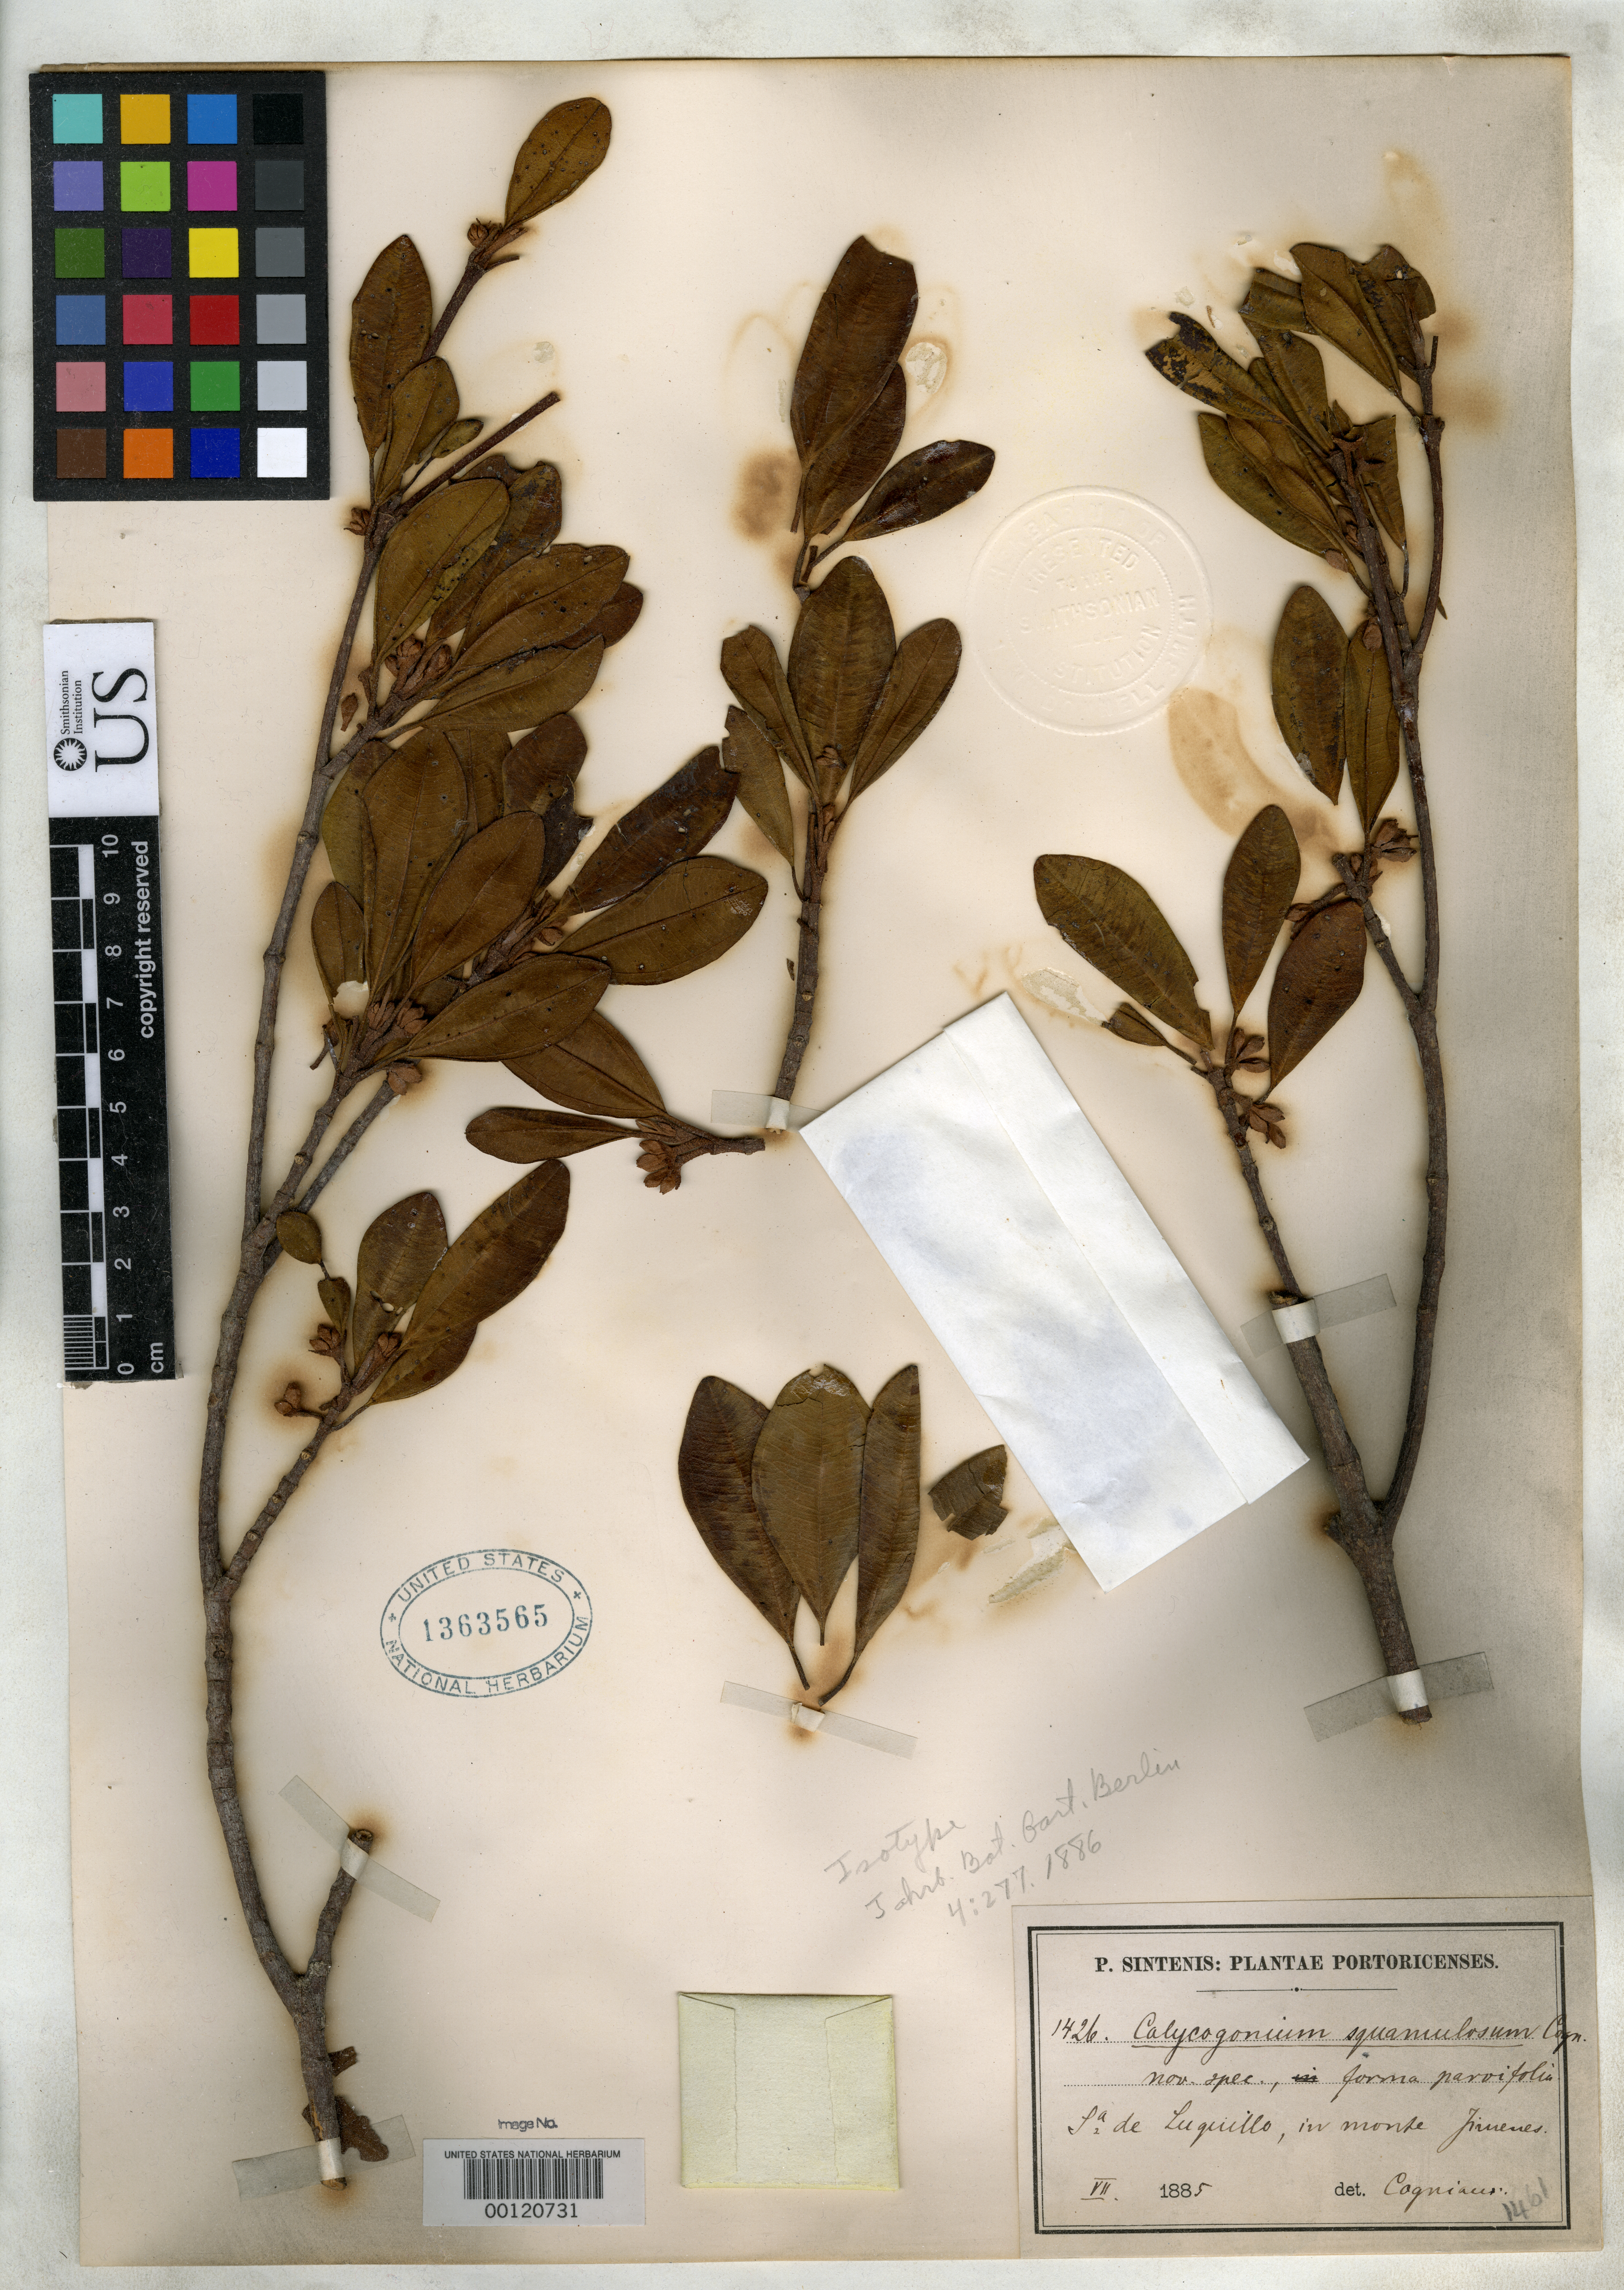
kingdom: Plantae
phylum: Tracheophyta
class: Magnoliopsida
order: Myrtales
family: Melastomataceae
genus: Calycogonium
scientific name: Calycogonium squamulosum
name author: Cogn.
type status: Isotype; Syntype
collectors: P. Sintenis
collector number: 1426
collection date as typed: Jul 1885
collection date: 1885-07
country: Puerto Rico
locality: Sierra de Luquillo, in monte Jimenes.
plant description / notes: No typical form designated; types of the two respective forms are syntypes of the species.; Specimen ex John Donnell Smith herbarium.; Specimen ex John Donnell Smith herbarium.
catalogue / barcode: US 1363565